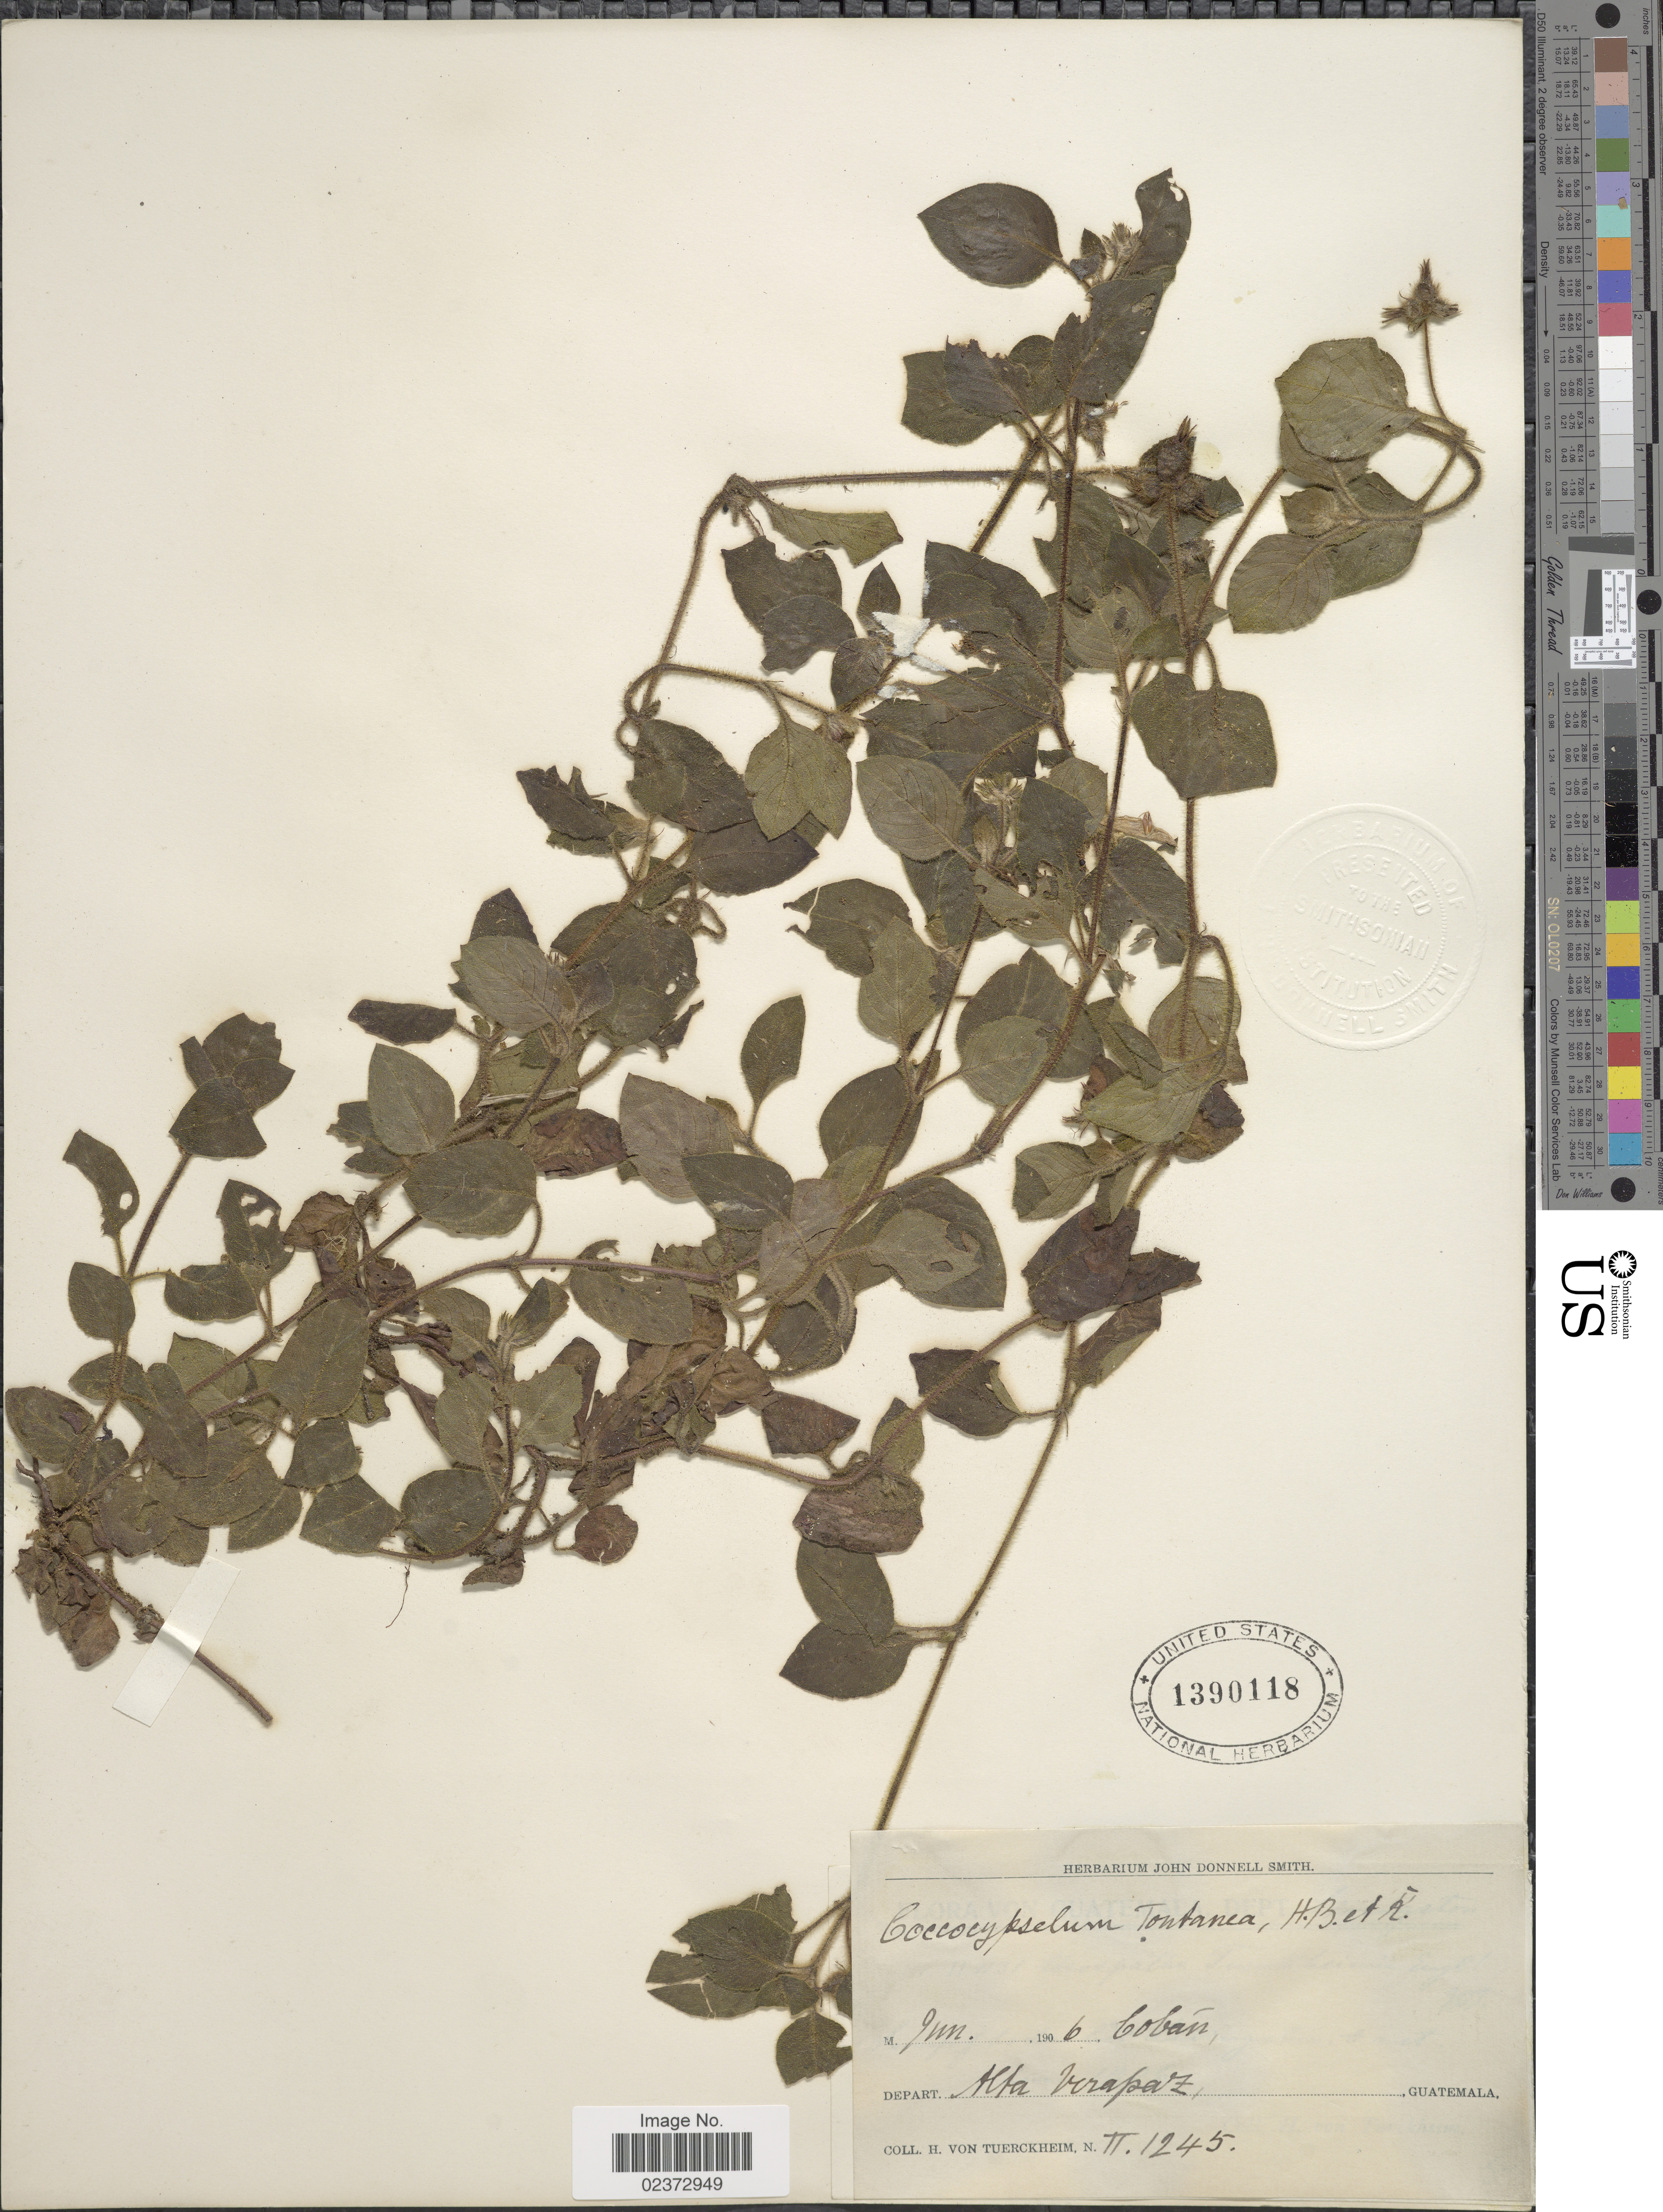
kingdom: Plantae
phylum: Tracheophyta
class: Magnoliopsida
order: Gentianales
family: Rubiaceae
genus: Coccocypselum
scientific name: Coccocypselum hispidulum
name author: (Standl.) Standl.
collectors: H. von Türckheim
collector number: II 1245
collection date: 1906-06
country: Guatemala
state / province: Alta Verapaz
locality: Cobán, Depart. Alta Verpaz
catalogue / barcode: US 1390118